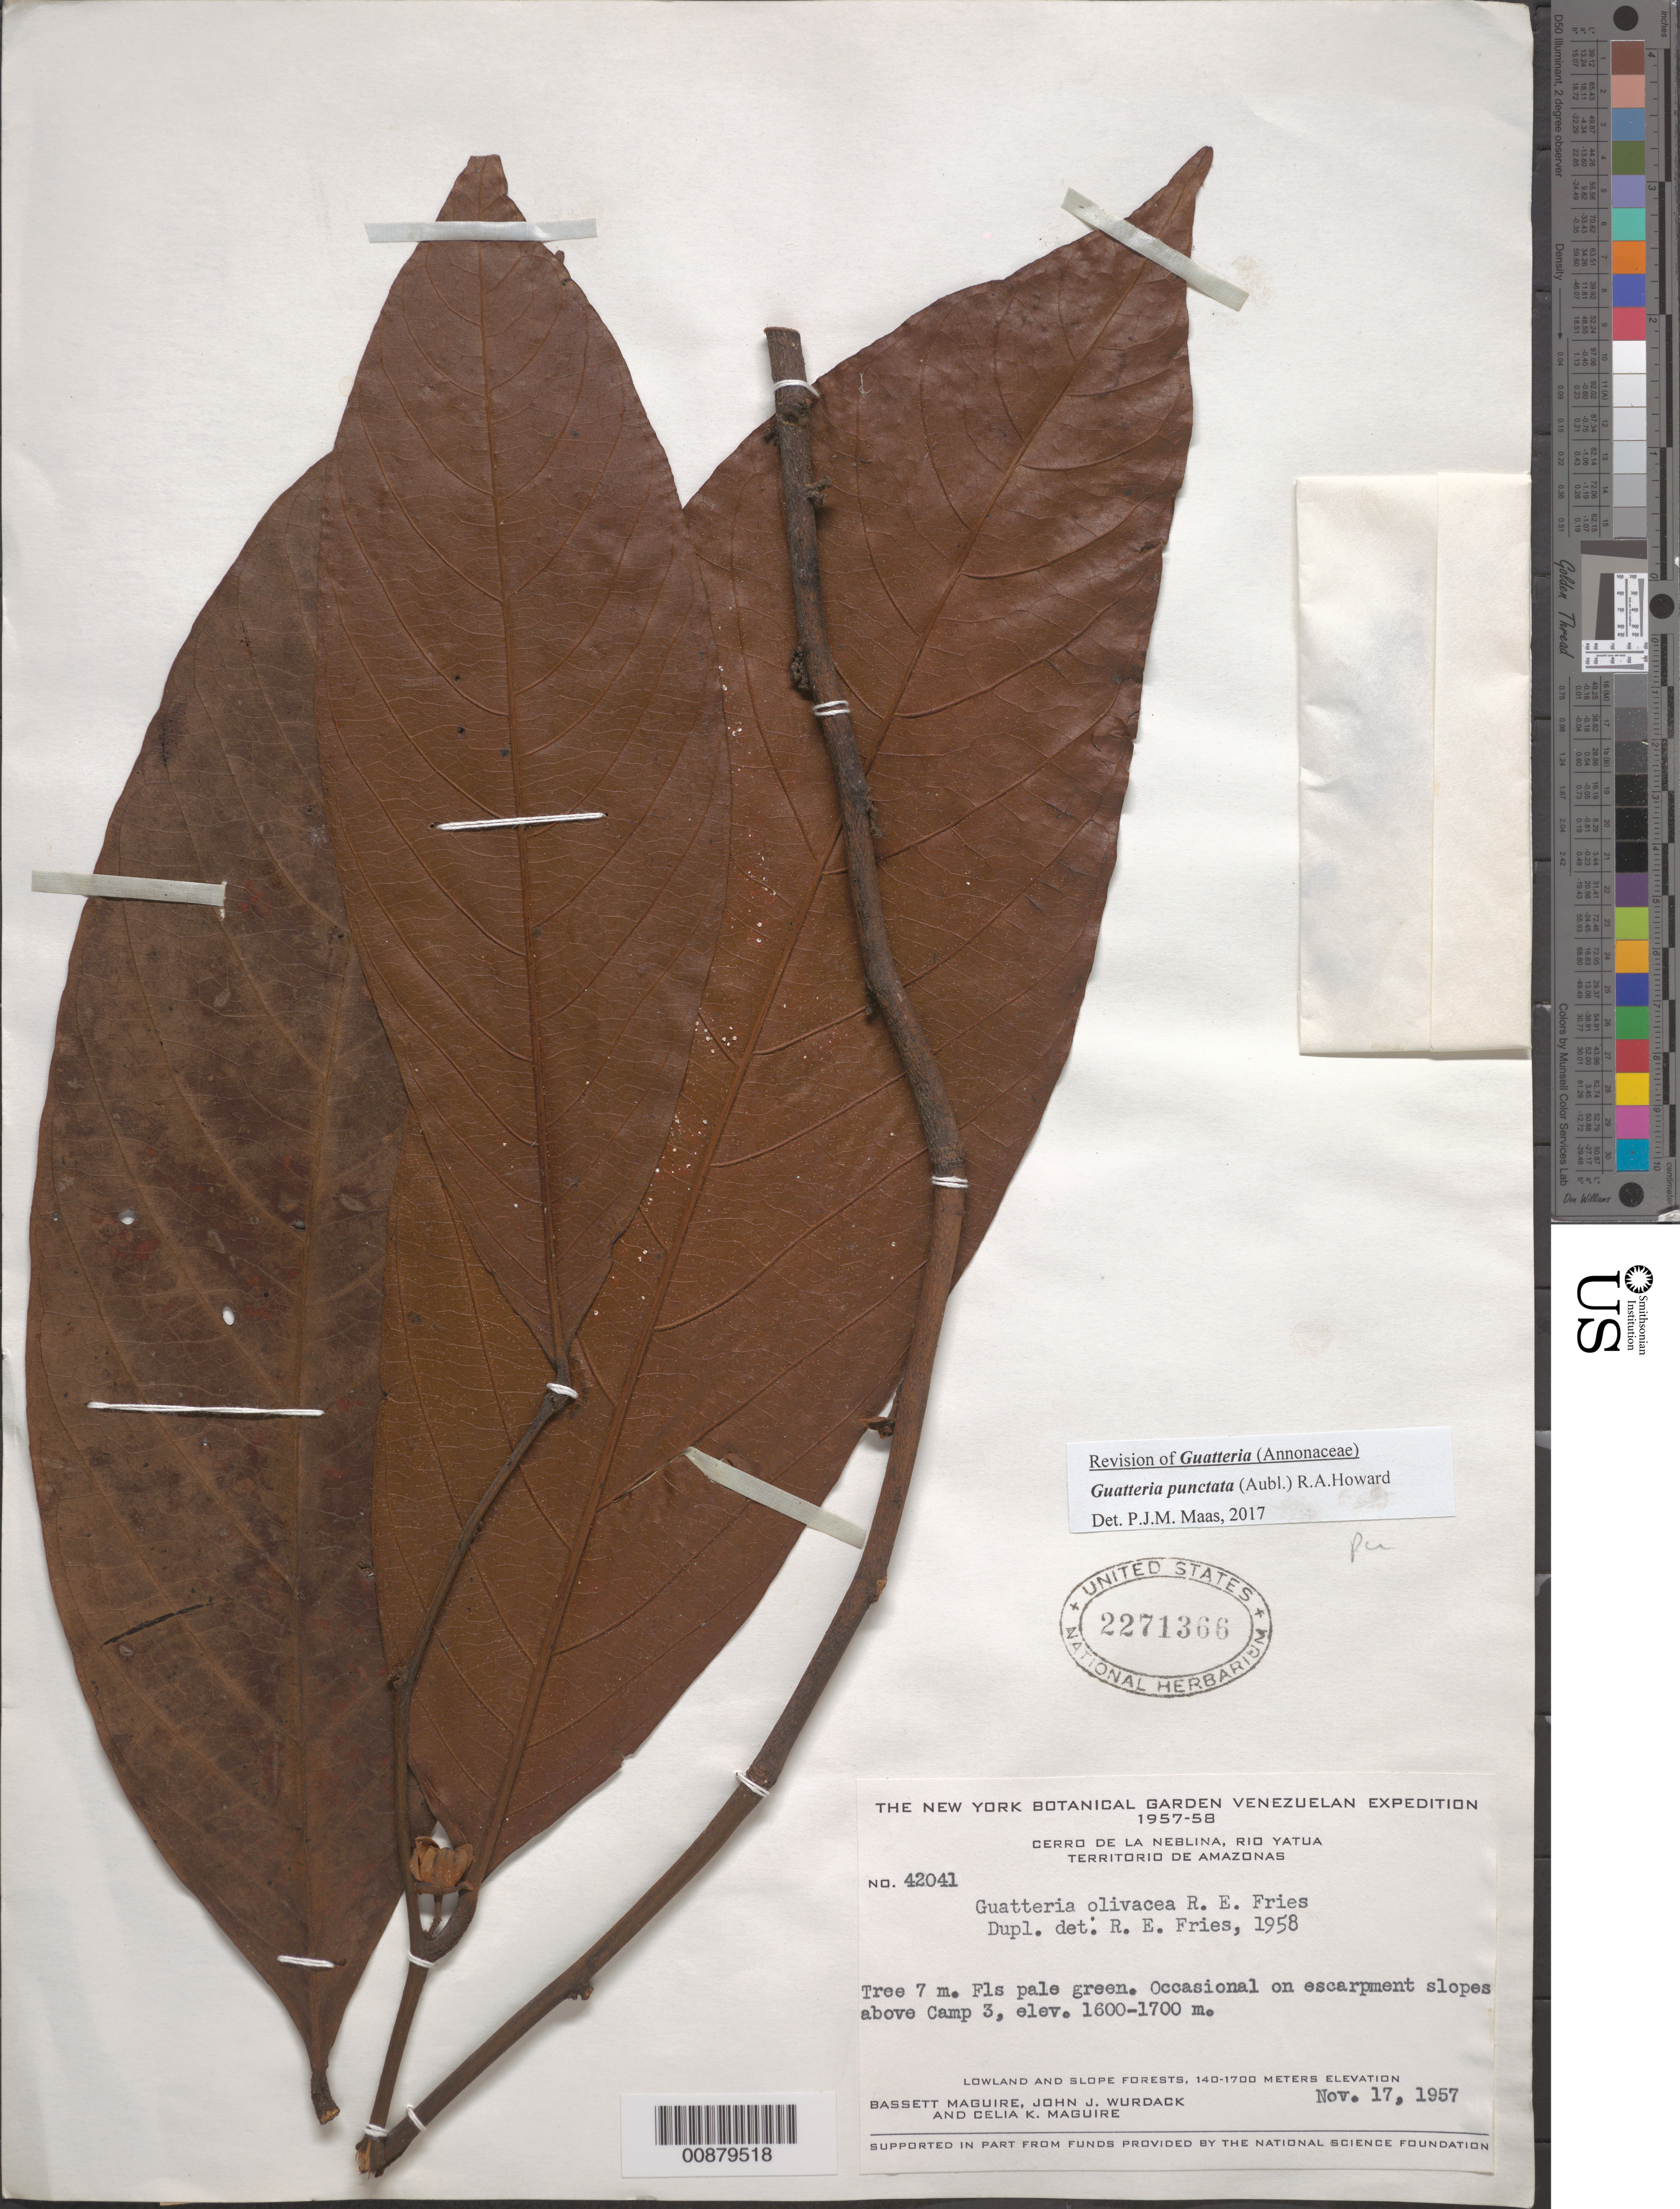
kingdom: Plantae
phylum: Tracheophyta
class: Magnoliopsida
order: Magnoliales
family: Annonaceae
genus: Guatteria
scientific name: Guatteria punctata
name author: (Aubl.) R.A. Howard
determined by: Maas, Paul J.; Maas, H.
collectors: B. Maguire, J. J. Wurdack & C. K. Maguire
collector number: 42041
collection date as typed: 17-Nov-57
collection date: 1957-11-17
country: Venezuela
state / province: Amazonas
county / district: Río Negro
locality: Cerro de la Neblina, Río Yatua, Camp 3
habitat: Escarpement slopes; lowland and slope forests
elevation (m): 1600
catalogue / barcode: US 2271366